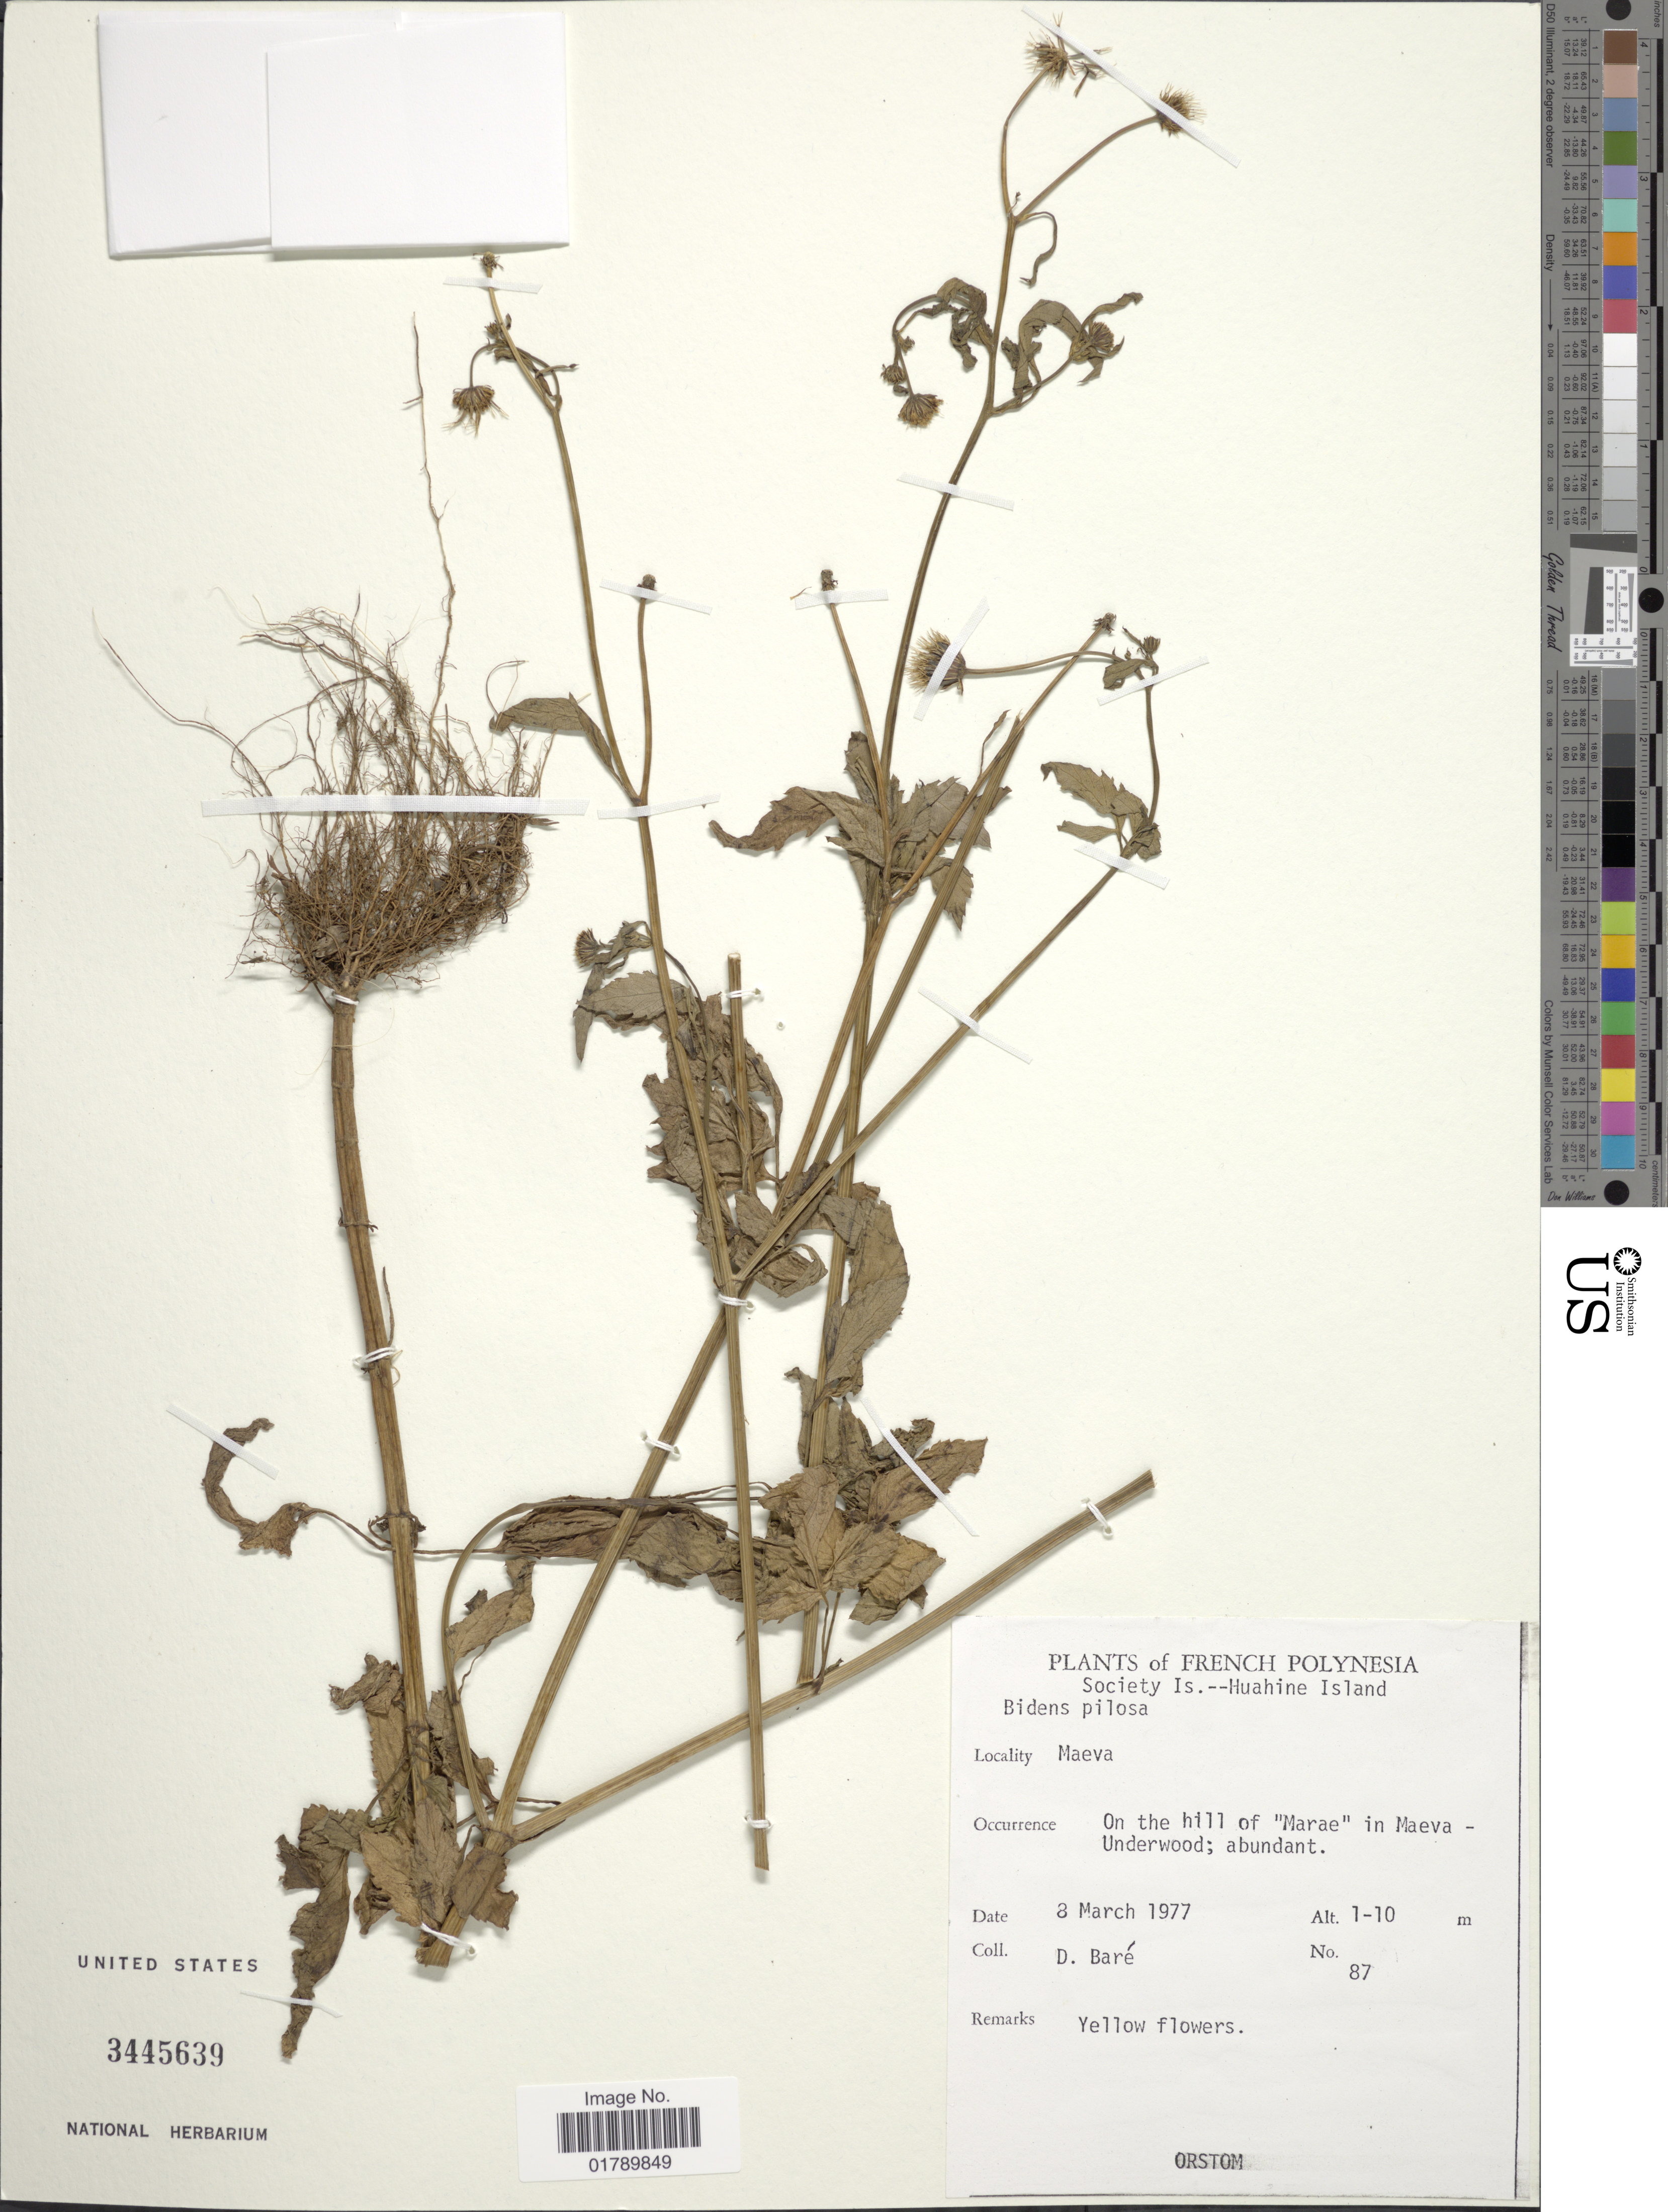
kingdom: Plantae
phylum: Tracheophyta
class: Magnoliopsida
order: Asterales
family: Asteraceae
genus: Bidens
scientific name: Bidens pilosa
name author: L.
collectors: D. Baré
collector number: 87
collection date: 1977-03-08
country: French Polynesia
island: Huahine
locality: Society Is.--Huahine Island. Maeva. in the hill of "Marae" in Maeva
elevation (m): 1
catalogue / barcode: US 3445639